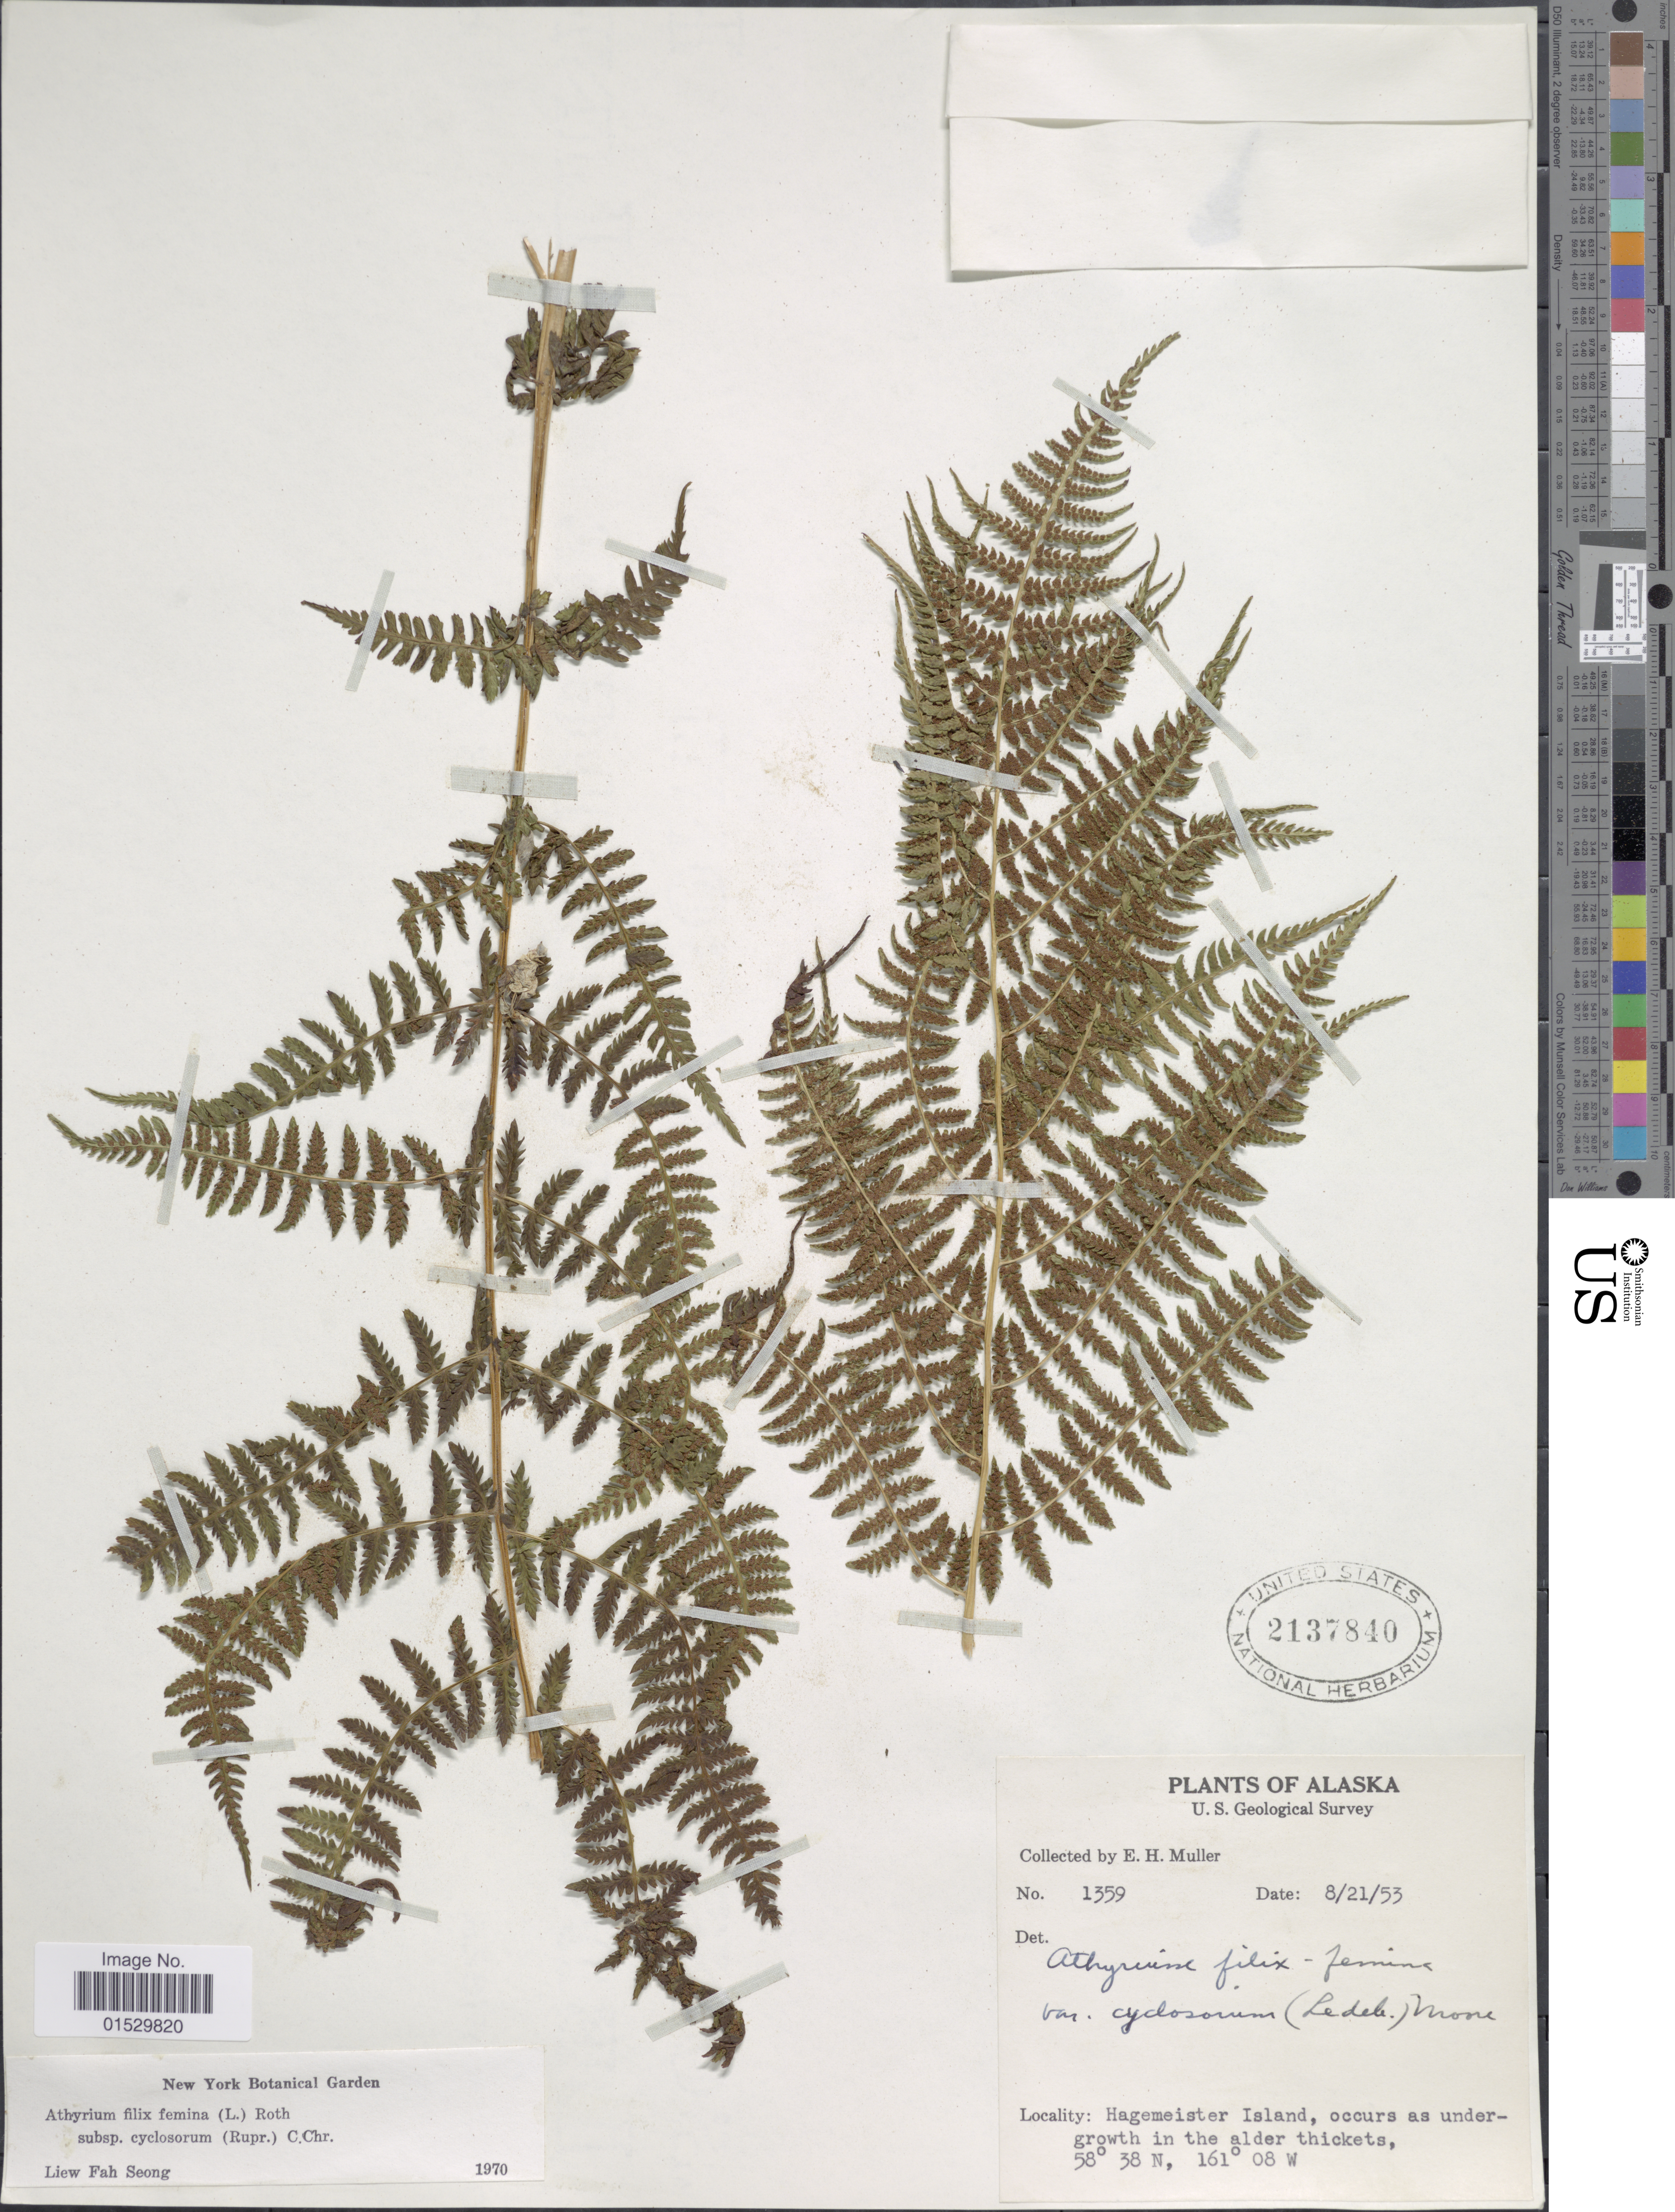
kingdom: Plantae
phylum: Tracheophyta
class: Polypodiopsida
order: Polypodiales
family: Athyriaceae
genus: Athyrium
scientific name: Athyrium filix-femina subsp. cyclosorum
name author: (Rupr.) C. Chr.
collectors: E. H. Muller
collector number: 1359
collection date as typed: Transcribed d/m/y: 21/8/53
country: United States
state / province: Alaska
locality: Hagemeister Island, occurs as undergrowth in the alder thickets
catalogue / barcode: US 2137840